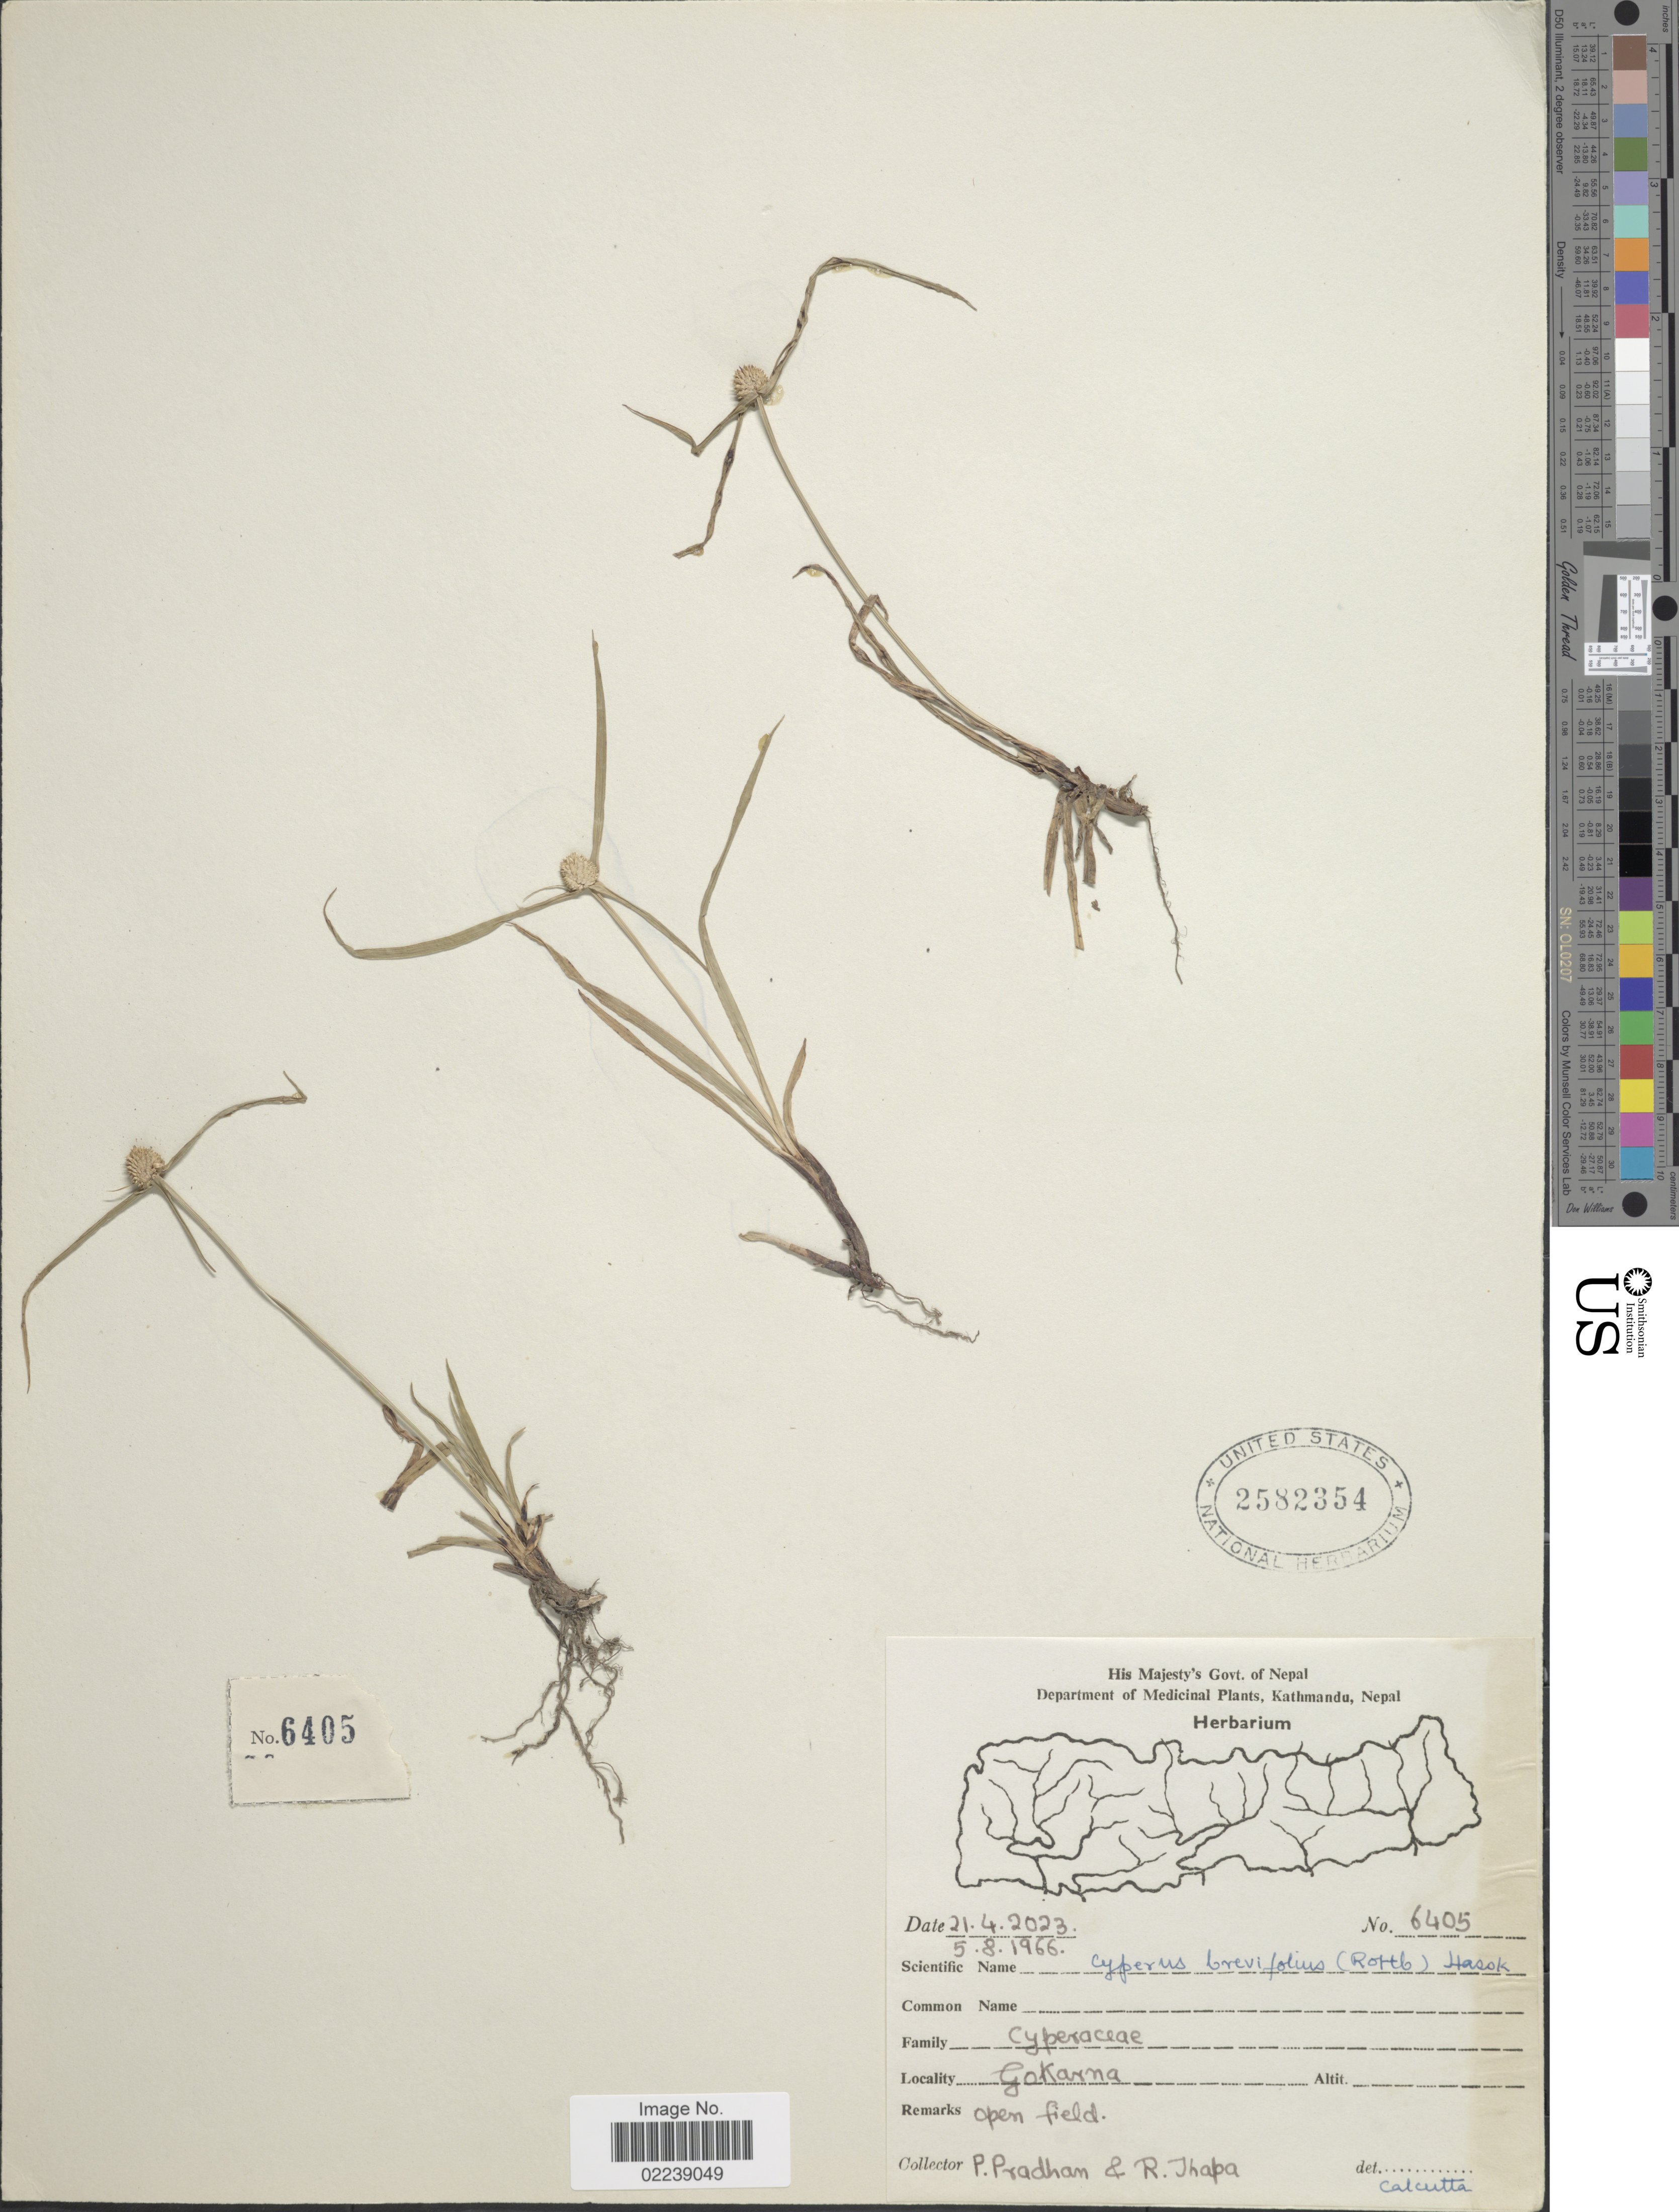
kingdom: Plantae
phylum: Tracheophyta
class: Liliopsida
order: Poales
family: Cyperaceae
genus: Cyperus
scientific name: Cyperus mindorensis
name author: (Steud.) Huygh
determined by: Strong, M. T., (US), Smithsonian Institution - National Museum of Natural History (UNITED STATES)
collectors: P. Pradhan & R. Thapa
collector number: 6405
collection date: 1966-08-05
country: Nepal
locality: Gokarna, open field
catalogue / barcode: US 2582354